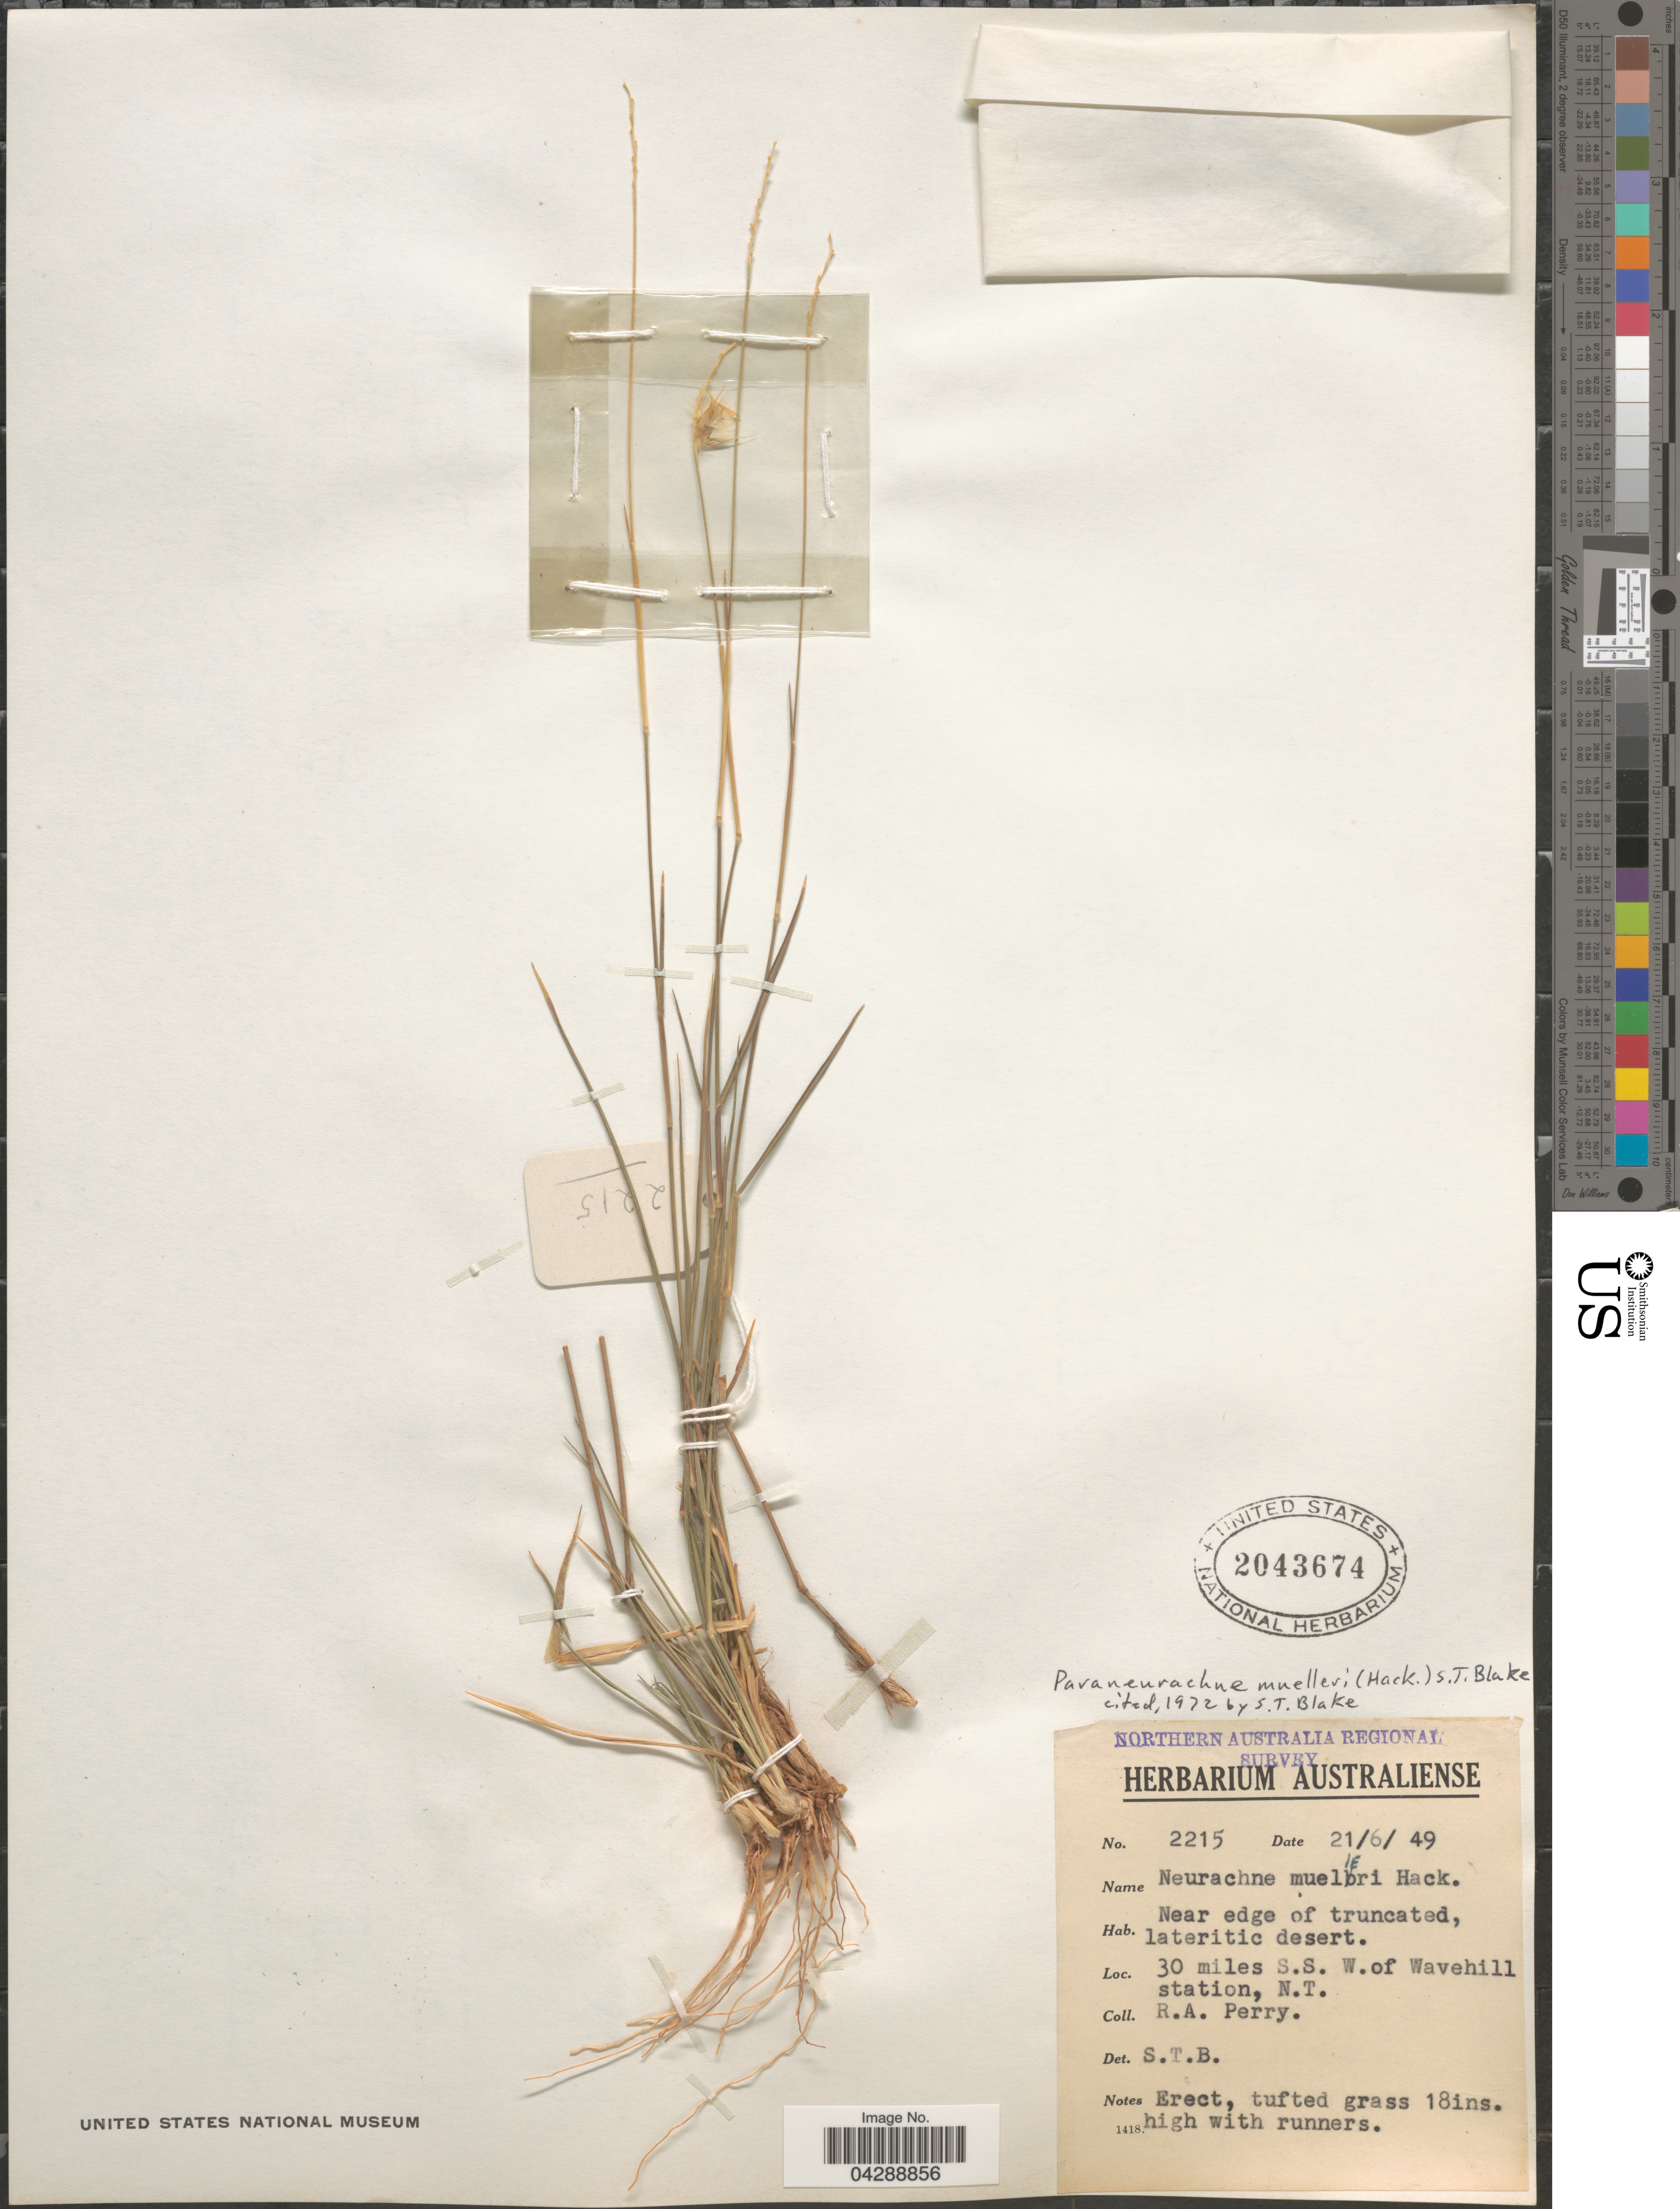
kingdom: Plantae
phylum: Tracheophyta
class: Liliopsida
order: Poales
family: Poaceae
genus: Paraneurachne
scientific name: Paraneurachne muelleri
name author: (Hack.) S.T. Blake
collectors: Perry, R. A.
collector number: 2215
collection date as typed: Transcribed d/m/y: 21/6/49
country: Australia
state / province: Northern Territory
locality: Near edge of truncated, lateritic forest. 30 miles S.S. W. of Wavehill station.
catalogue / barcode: US 2043674